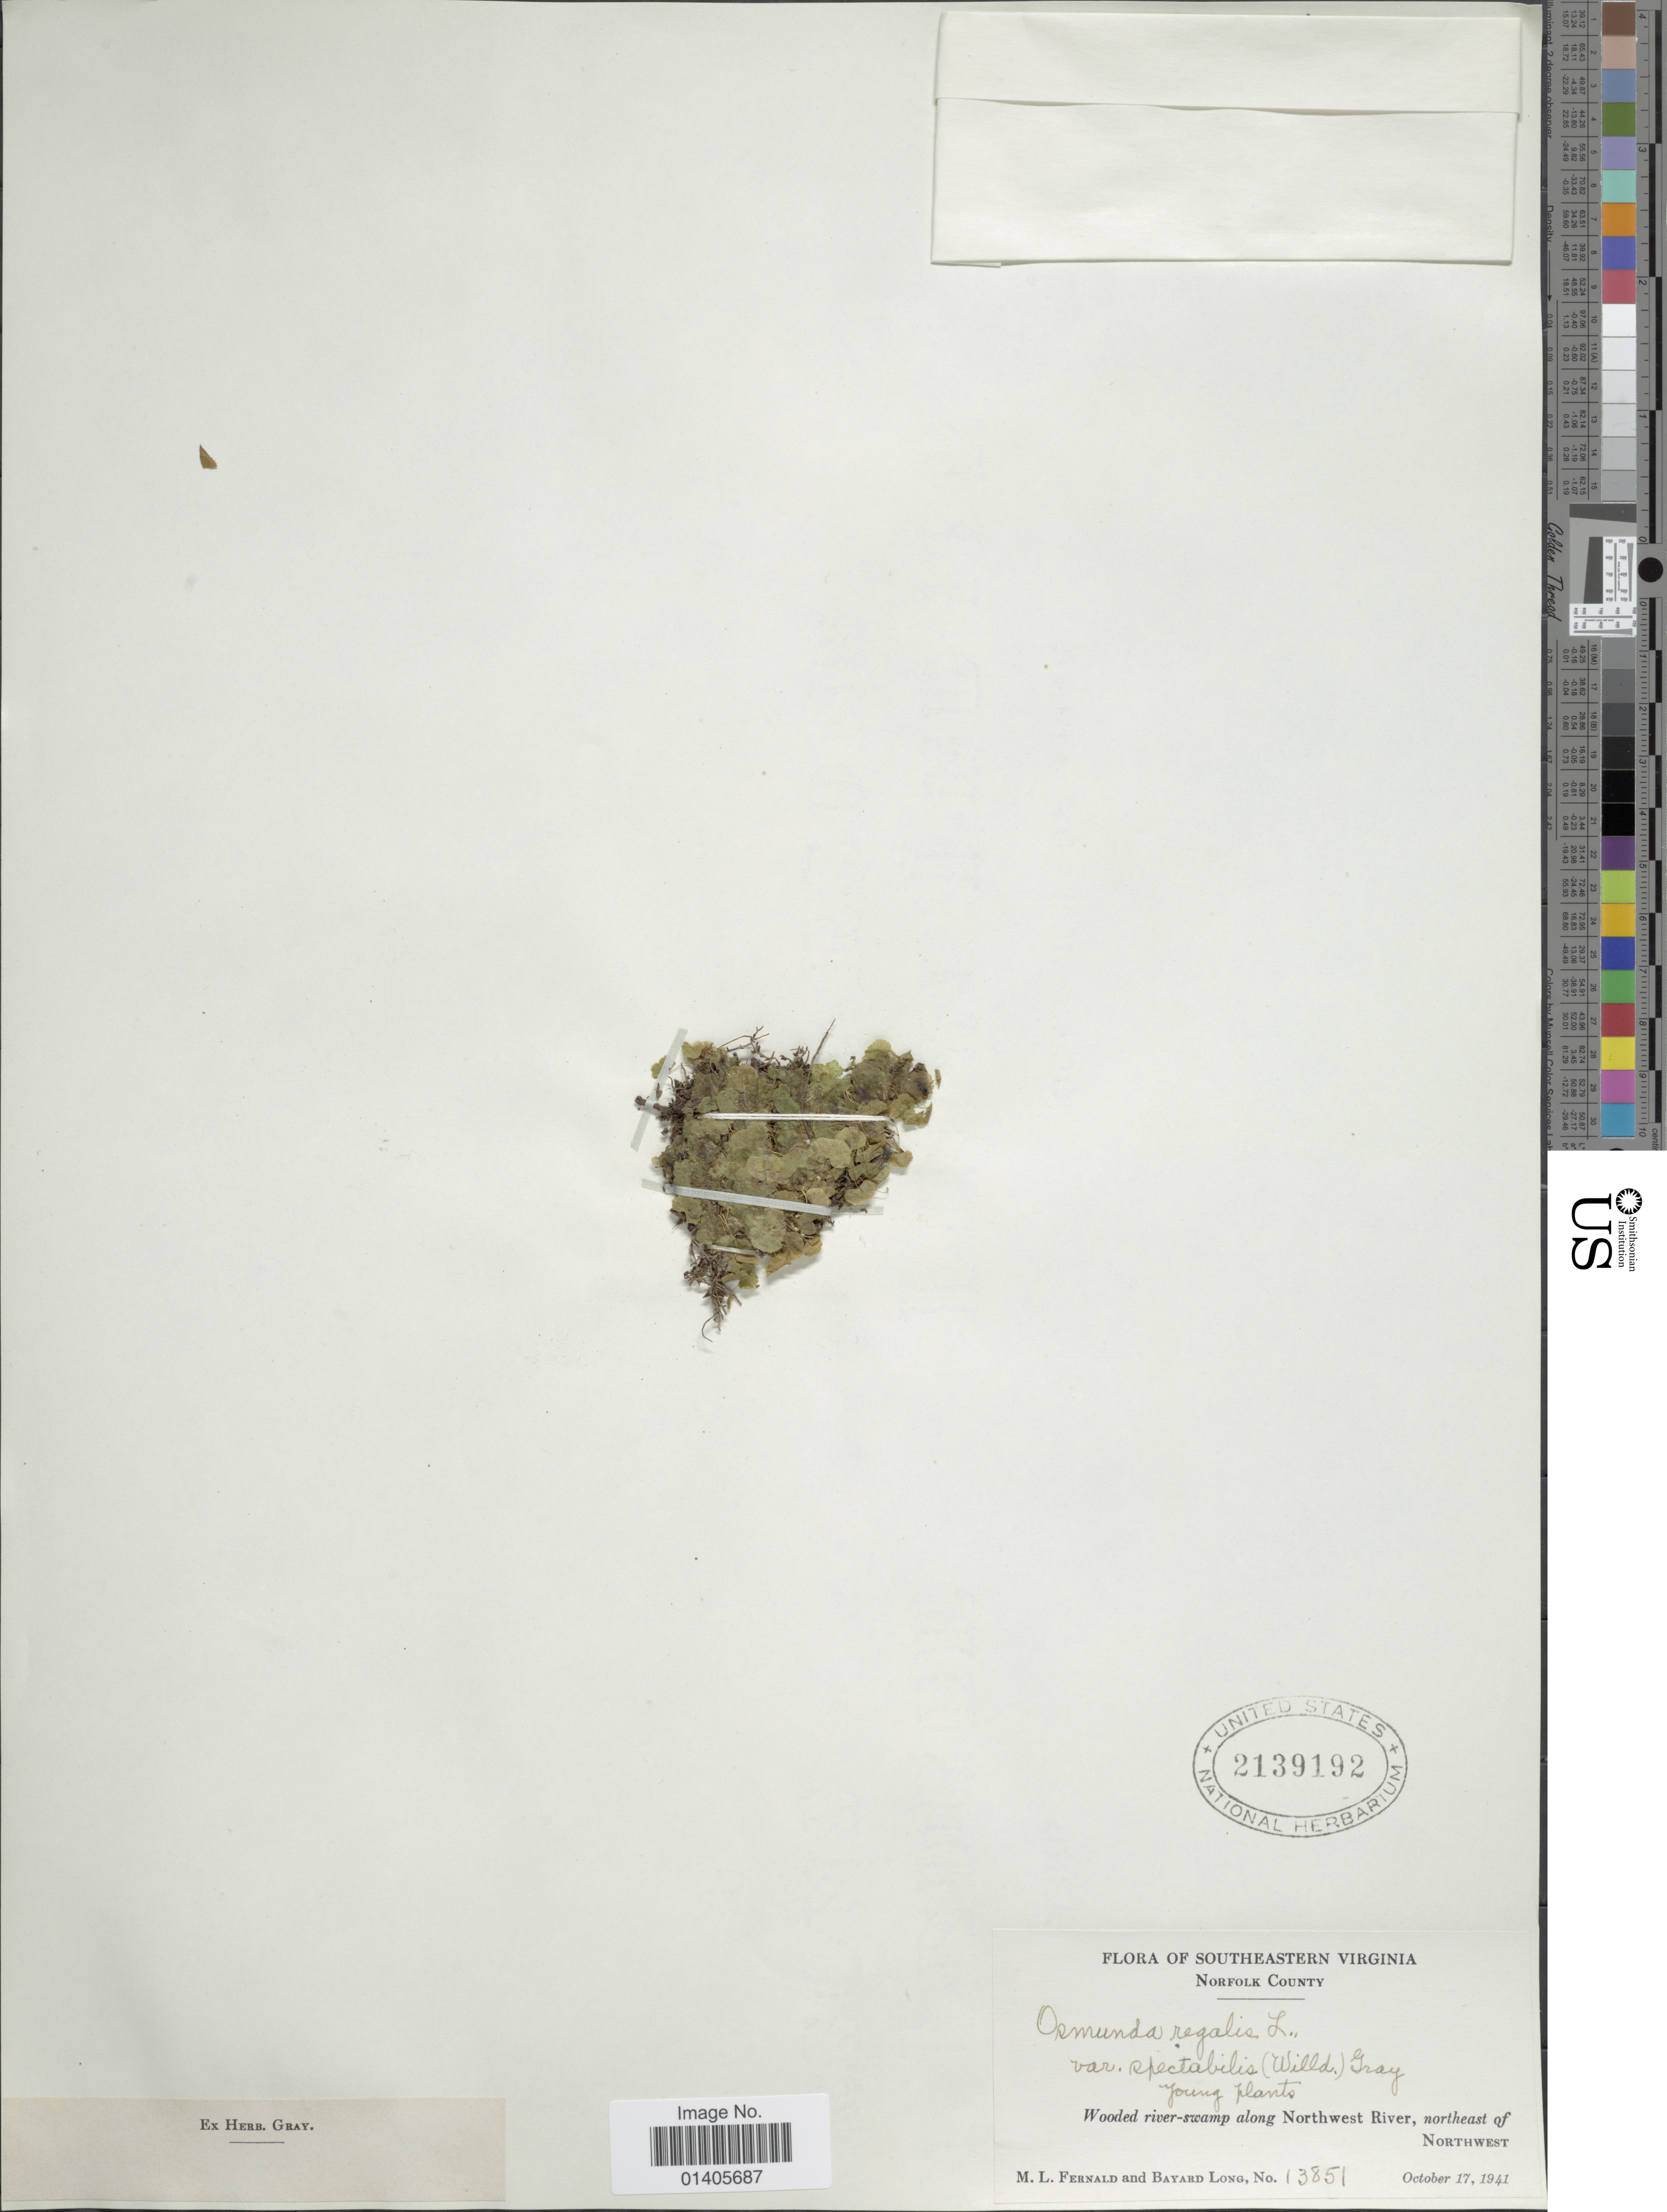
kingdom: Plantae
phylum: Tracheophyta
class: Polypodiopsida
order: Osmundales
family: Osmundaceae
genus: Osmunda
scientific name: Osmunda regalis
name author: L.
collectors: M. L. Fernald & B. Long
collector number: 13851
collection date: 1941-10-17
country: United States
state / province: Virginia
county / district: City of Norfolk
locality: Wooded river-swamp along Northwest River, NE of Northwest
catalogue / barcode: US 2139192